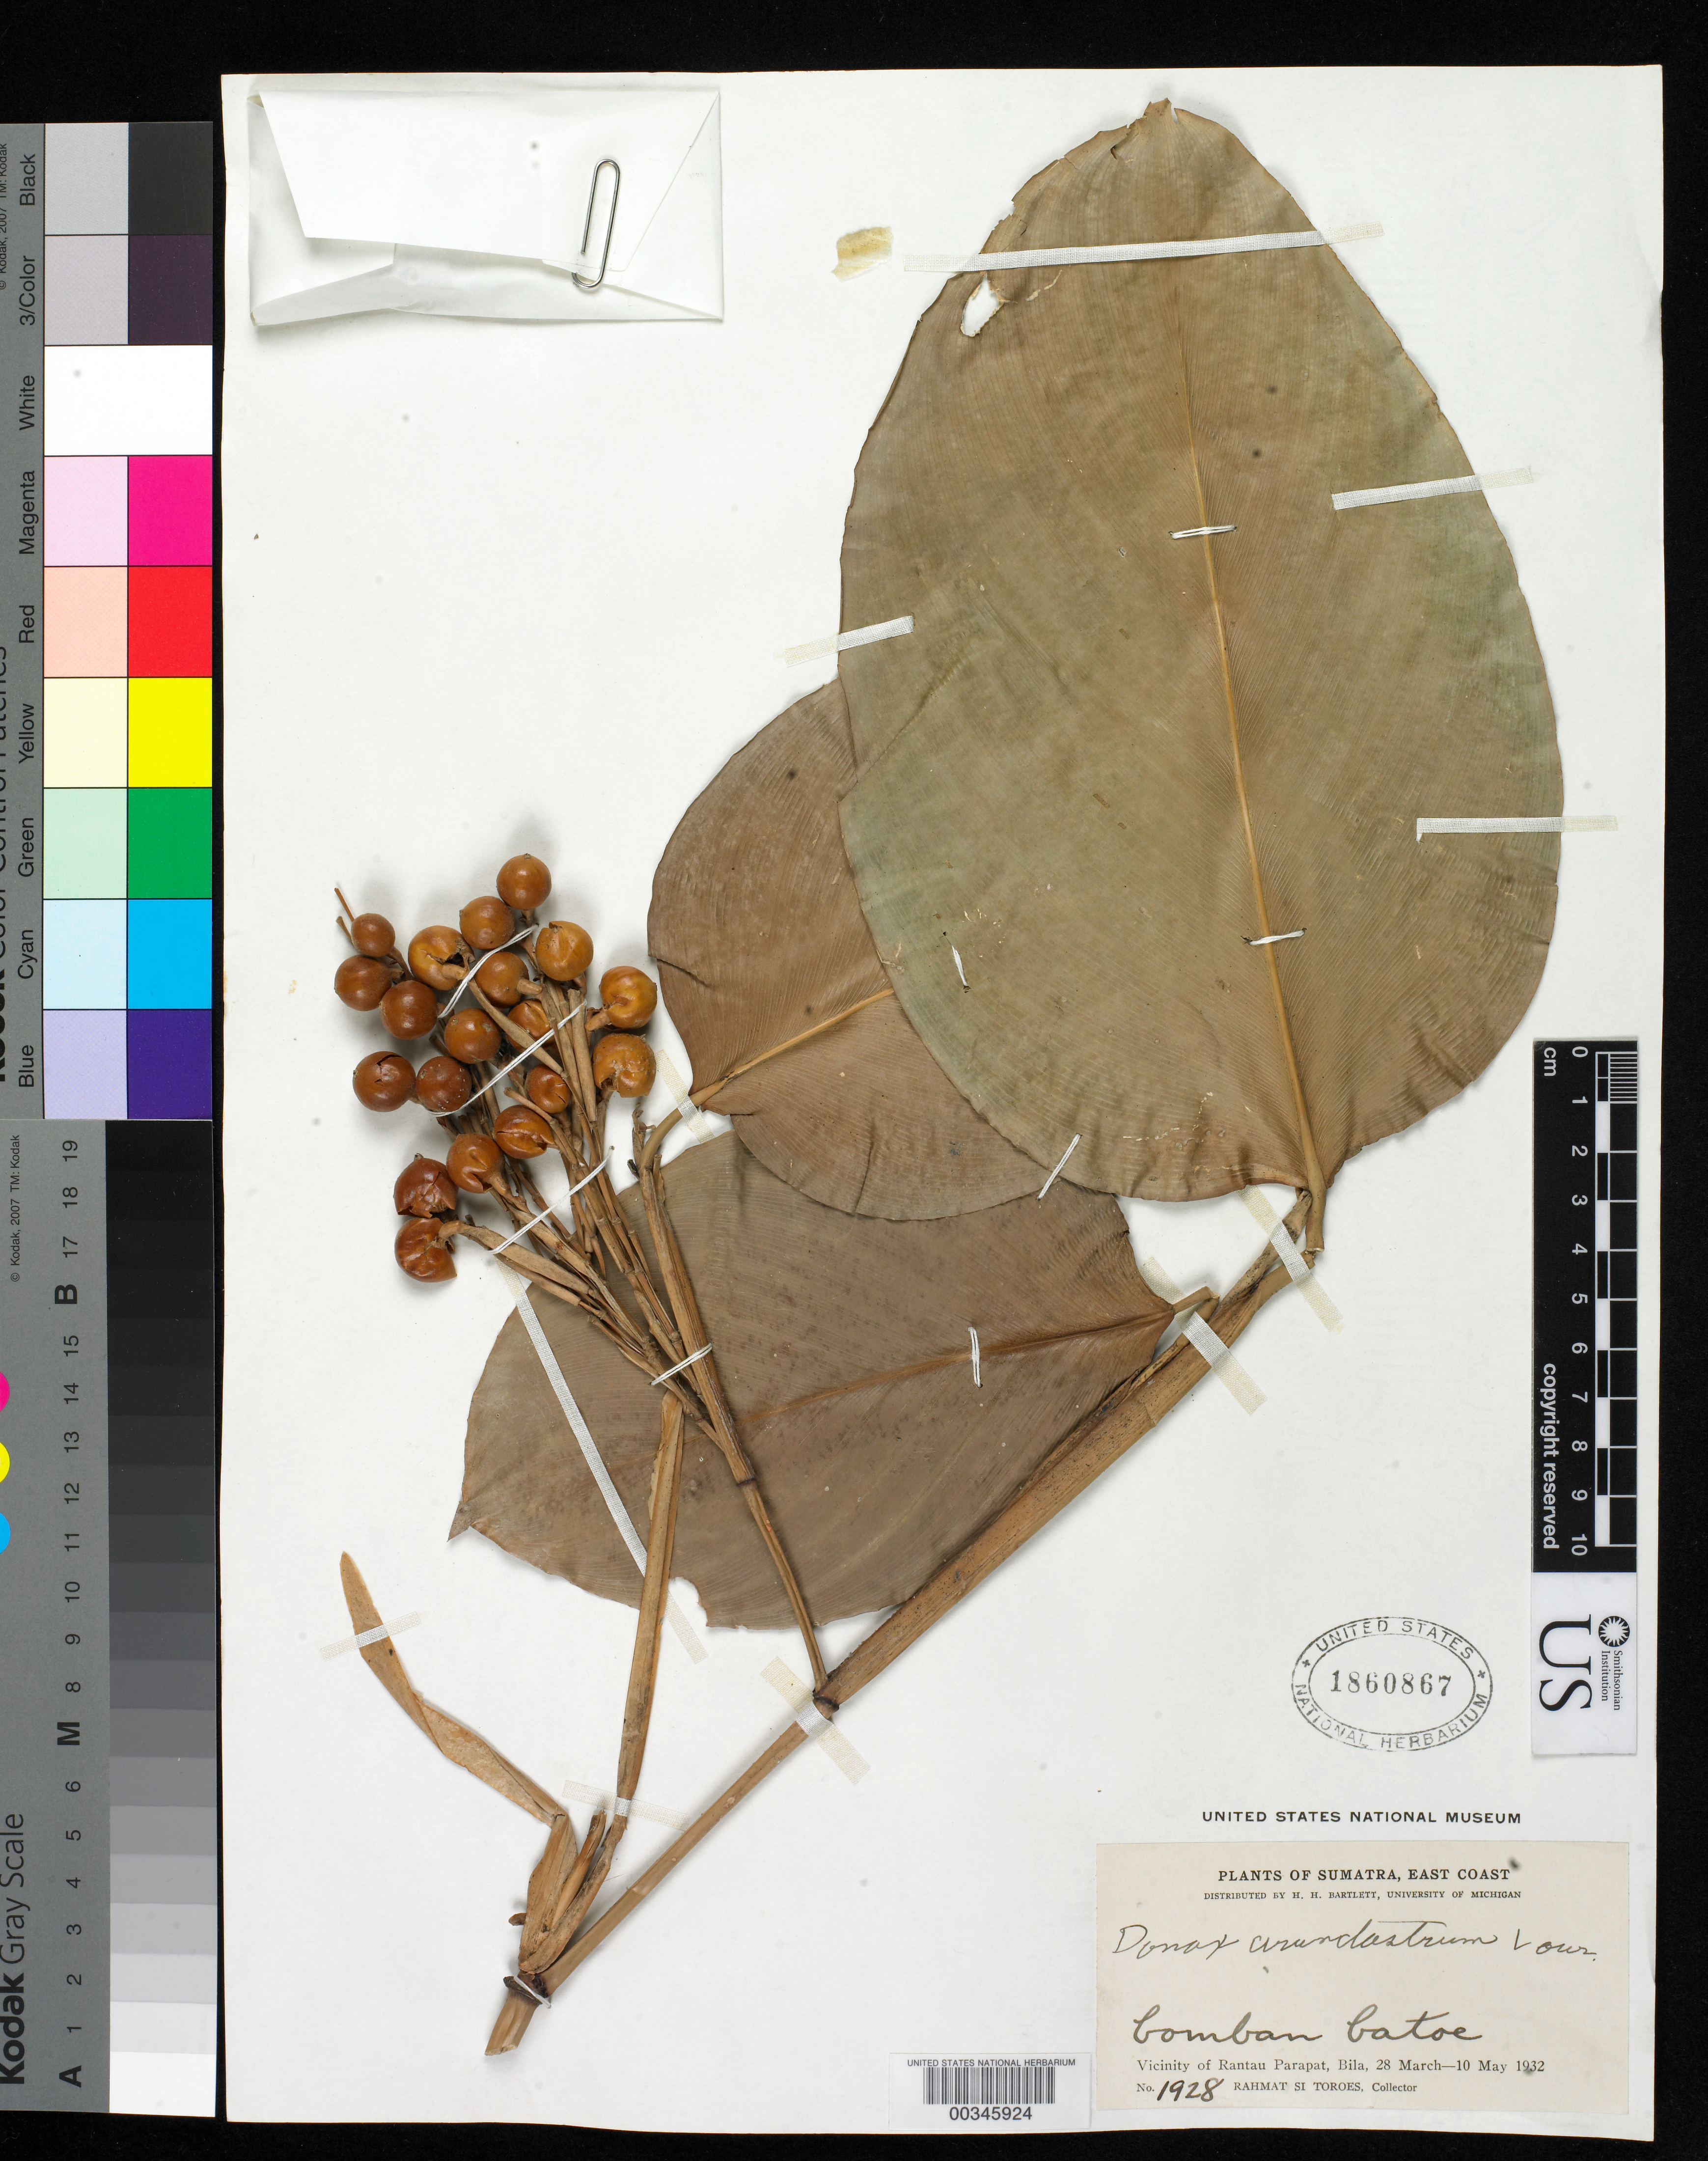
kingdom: Plantae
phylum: Tracheophyta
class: Liliopsida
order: Zingiberales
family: Marantaceae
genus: Donax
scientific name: Donax arundinastrum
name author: Lour.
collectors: Rahmat Si Boeea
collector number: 1928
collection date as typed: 28 Mar 1932 to 10 May 1932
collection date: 1932-03-28/1932-05-10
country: Indonesia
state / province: Sumatra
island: Sumatra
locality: East coast, vicinity of Rantau Parapat, Bila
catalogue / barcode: US 1860867